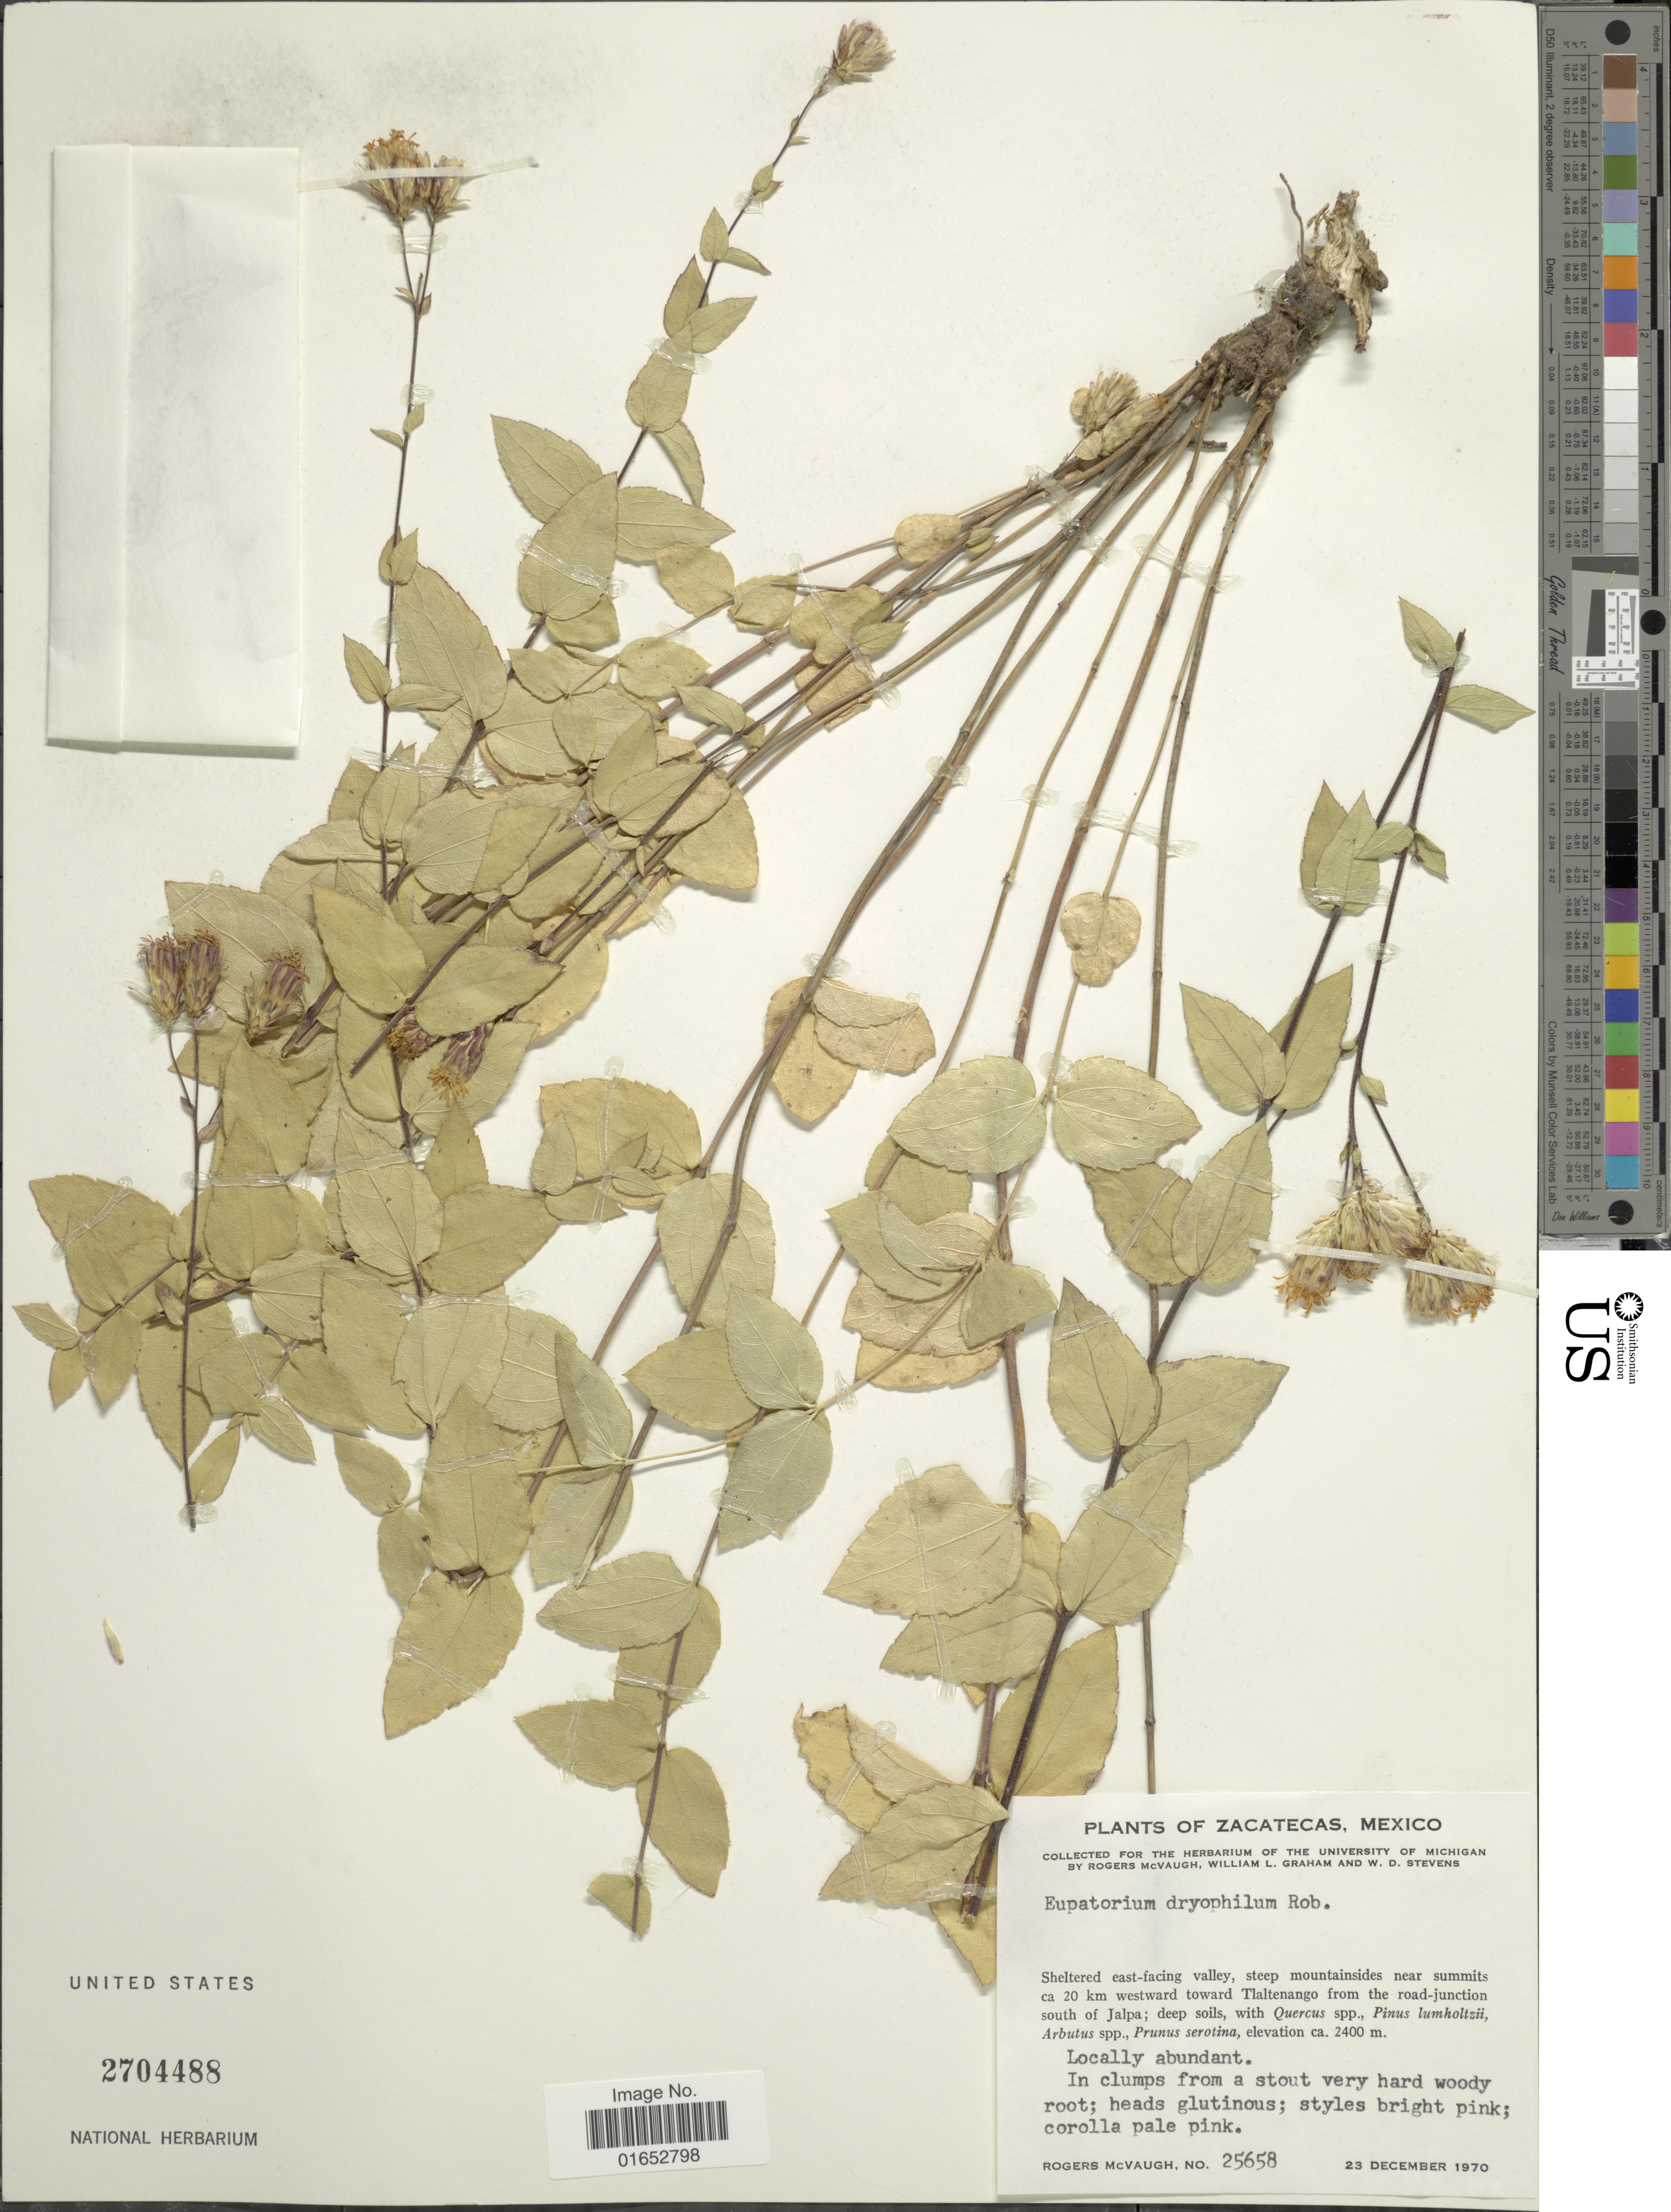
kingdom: Plantae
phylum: Tracheophyta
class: Magnoliopsida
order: Asterales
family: Asteraceae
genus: Dyscritogyne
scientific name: Dyscritogyne dryophila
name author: (B.L. Rob.) R.M. King & H. Rob.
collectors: R. McVaugh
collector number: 25658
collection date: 1970-12-23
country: Mexico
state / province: Zacatecas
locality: Sheltered east-facing valley, steep mountainsides near summits ca 20 km westward toward Tlaltenango from the road-junction south of Jalpa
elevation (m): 2400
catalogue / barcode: US 2704488